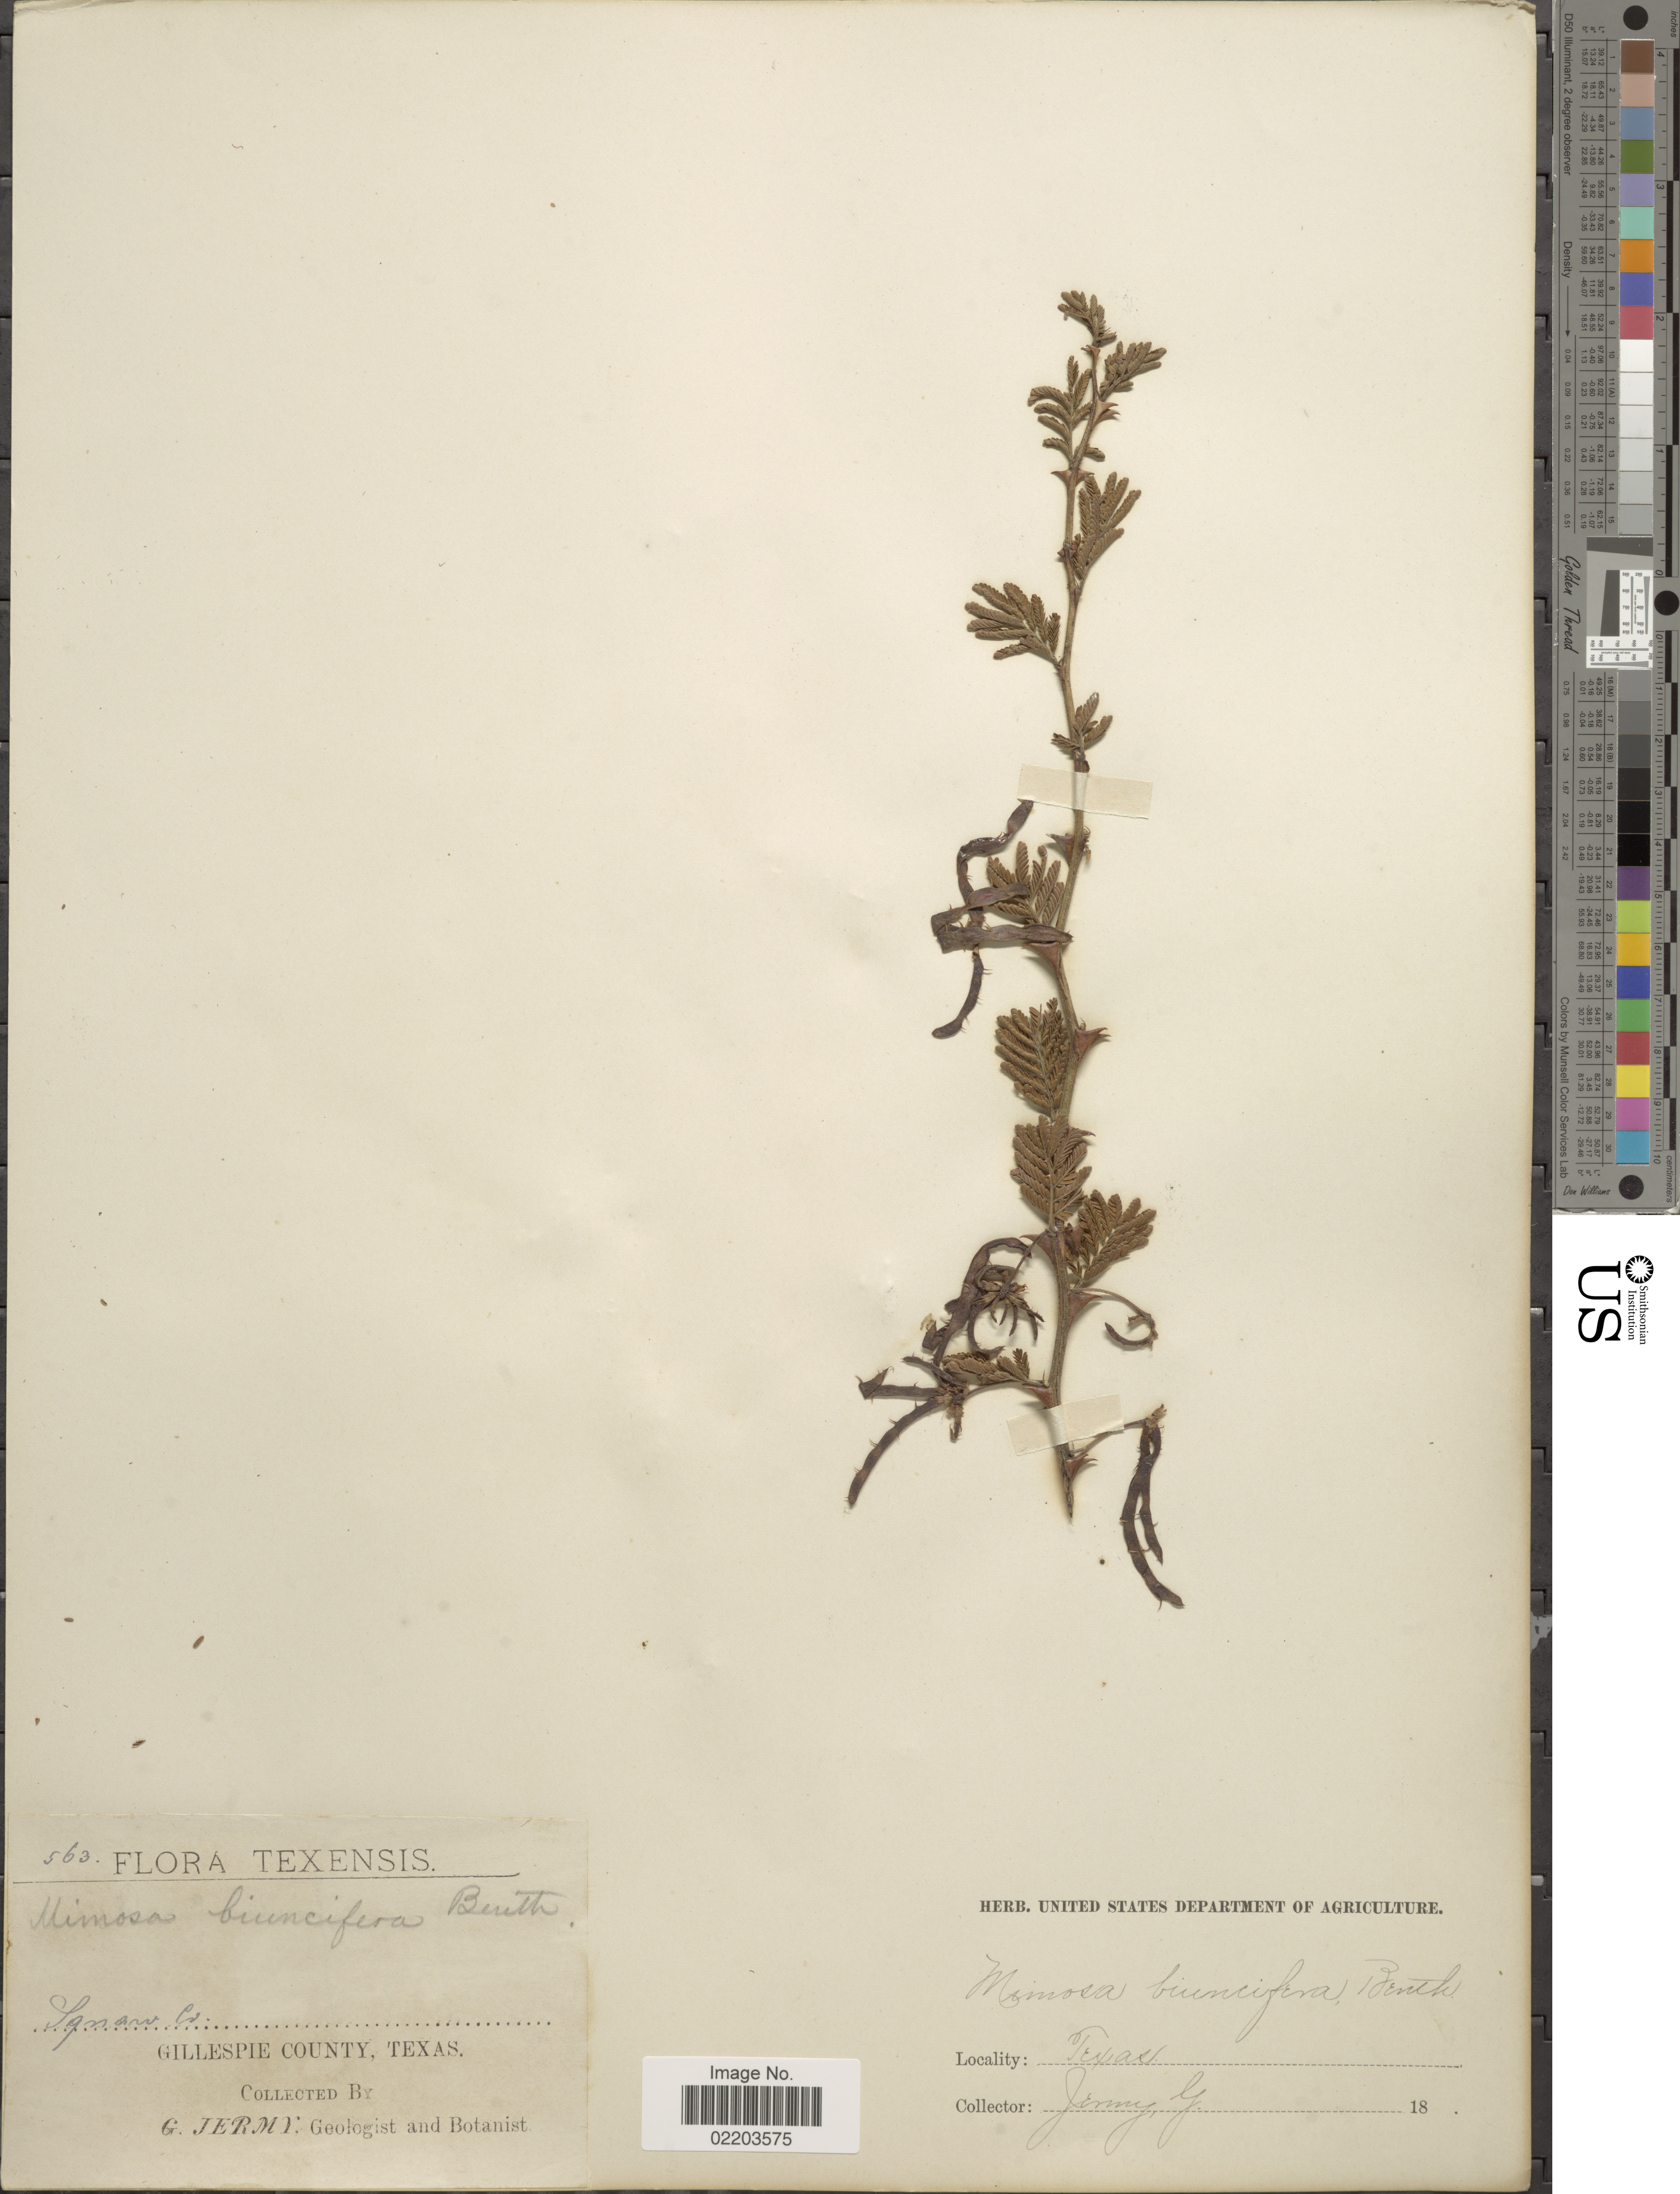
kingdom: Plantae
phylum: Tracheophyta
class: Magnoliopsida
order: Fabales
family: Fabaceae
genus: Mimosa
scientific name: Mimosa biuncifera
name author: Benth.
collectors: G. Jermy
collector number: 563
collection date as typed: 18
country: United States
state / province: Texas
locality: Sqnaw Co, Gillespie County